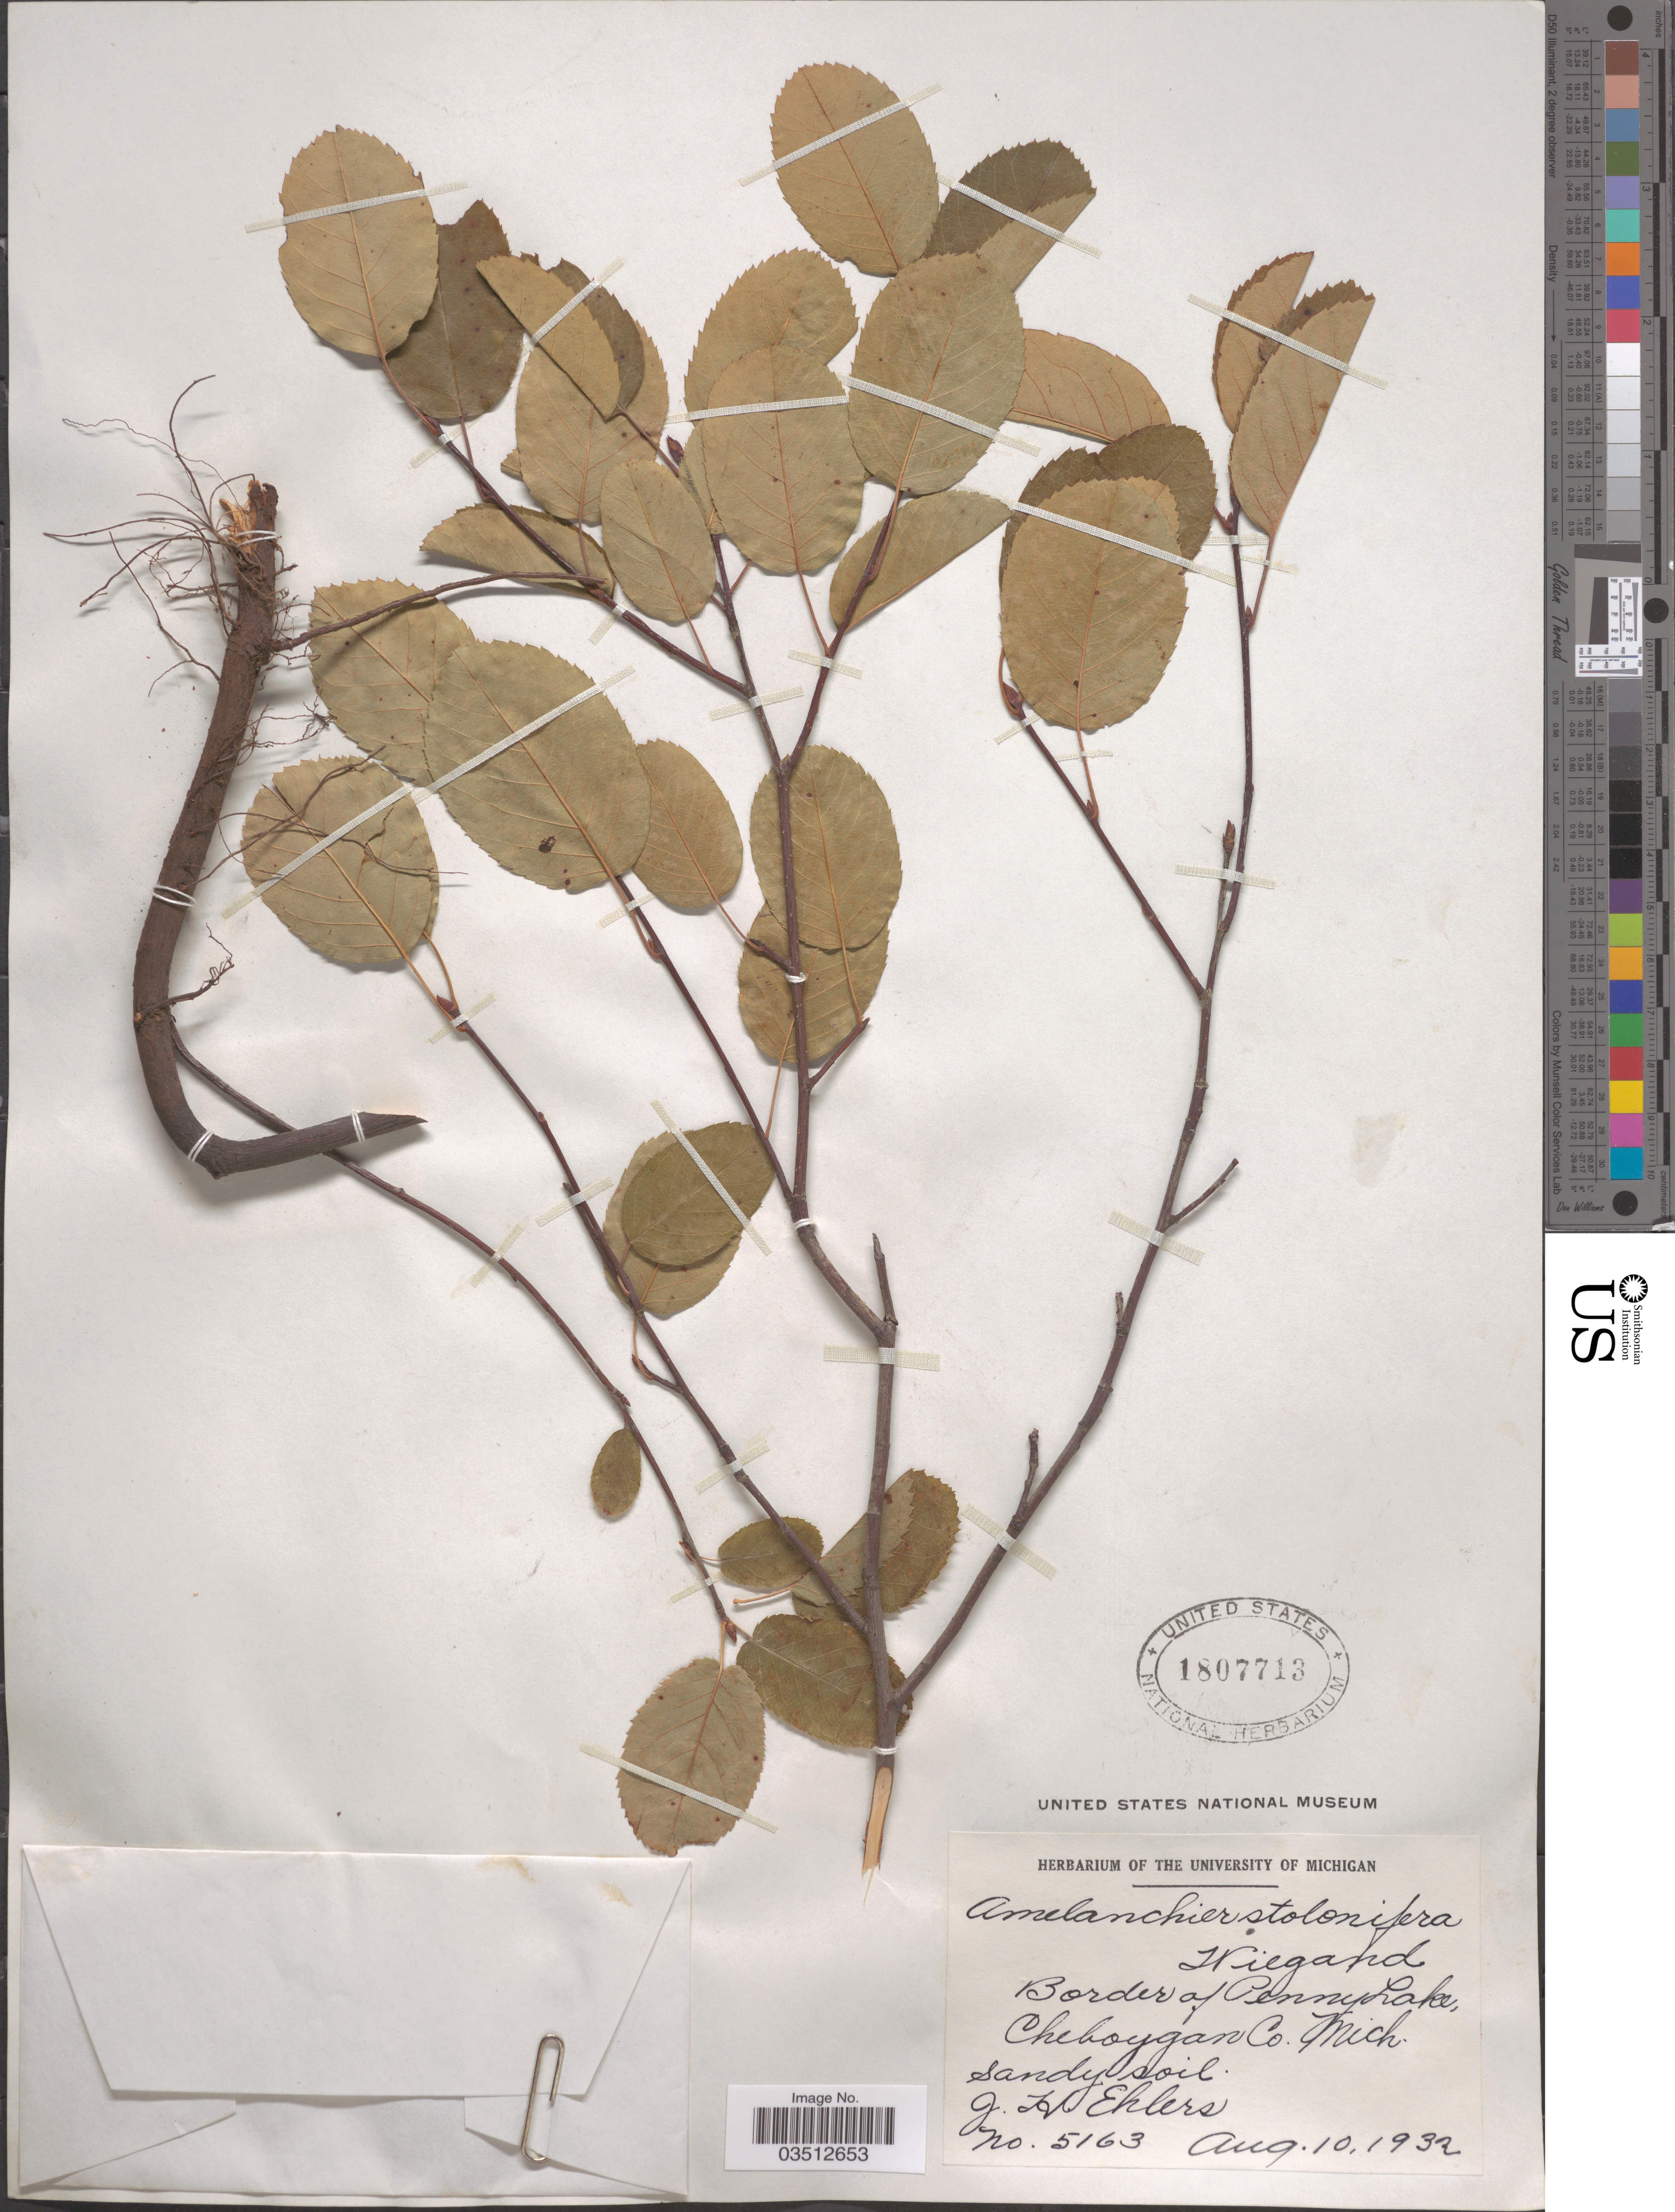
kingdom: Plantae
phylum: Tracheophyta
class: Magnoliopsida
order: Rosales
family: Rosaceae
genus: Amelanchier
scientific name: Amelanchier stolonifera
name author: Wiegand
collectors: J. H. Ehlers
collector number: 5163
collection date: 1932-08-10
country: United States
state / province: Michigan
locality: Border of Penny Lake, Cheboygan Co.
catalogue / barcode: US 1807713